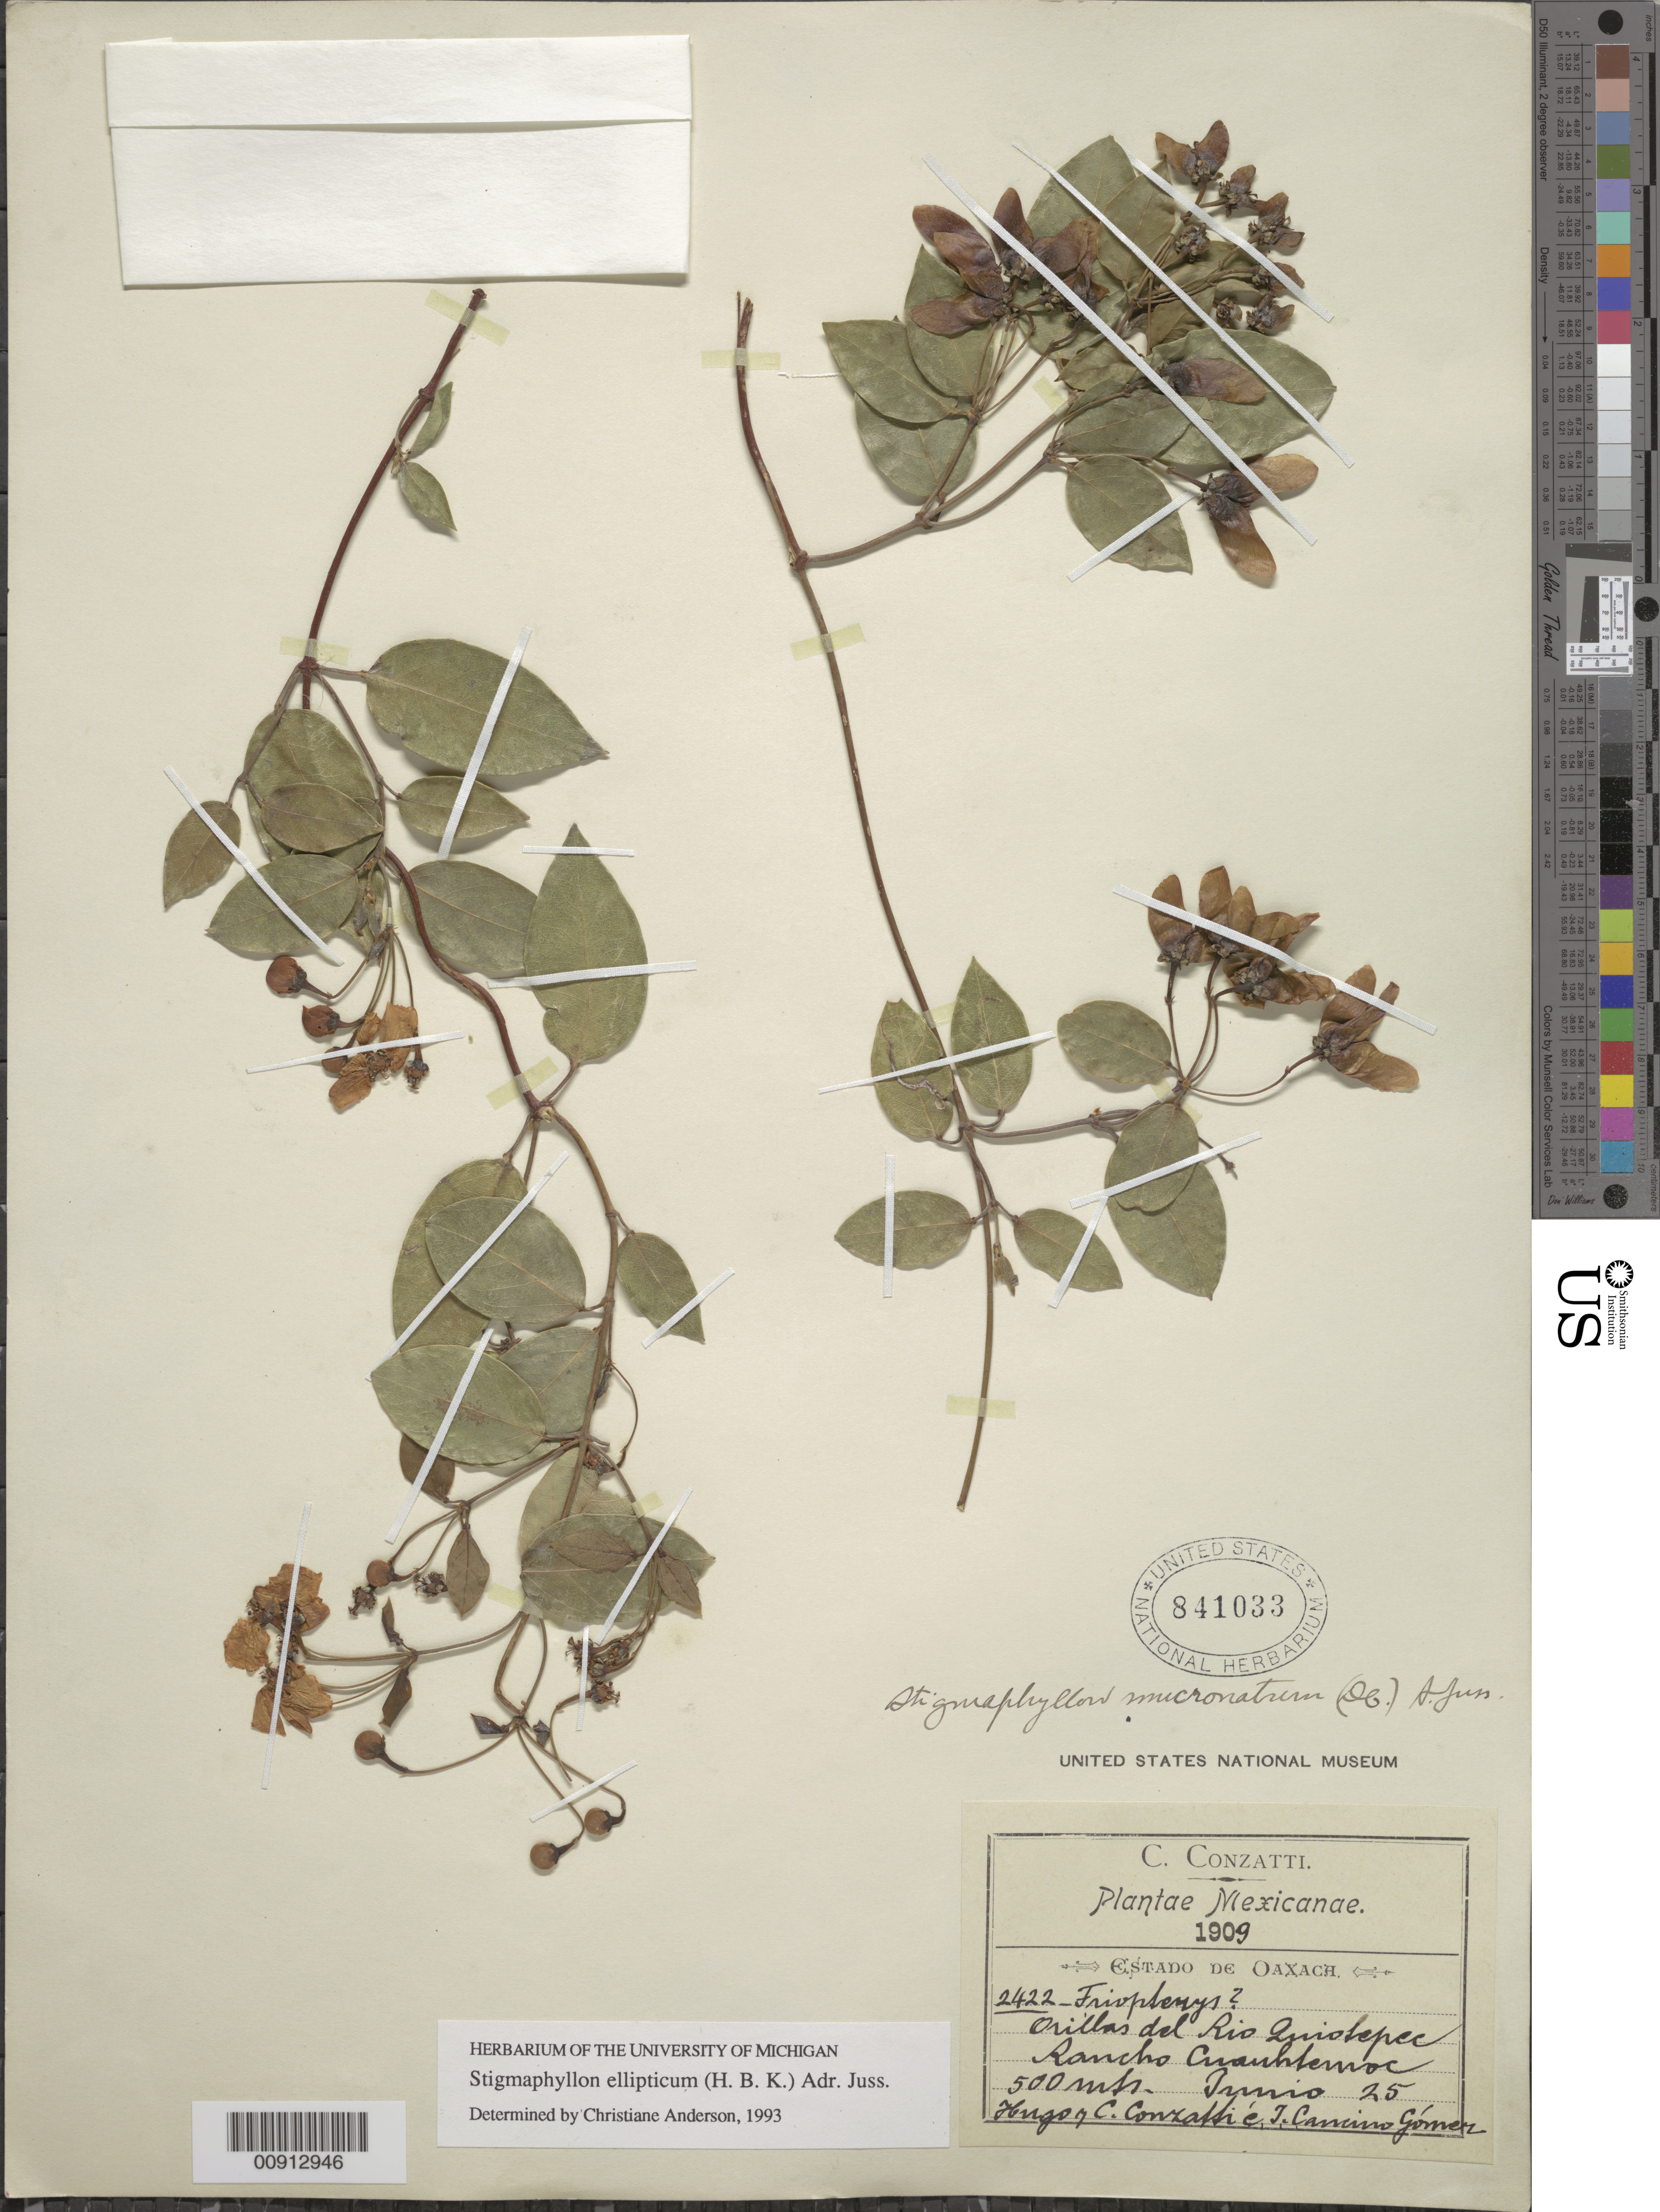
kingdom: Plantae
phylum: Tracheophyta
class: Magnoliopsida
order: Malpighiales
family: Malpighiaceae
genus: Stigmaphyllon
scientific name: Stigmaphyllon ellipticum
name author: (Kunth) A. Juss.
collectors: C. Conzatti, H. Conzatti & Cancino Gómez, I.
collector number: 2422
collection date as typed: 25 Jun 1909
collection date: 1909-06-25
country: Mexico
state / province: Oaxaca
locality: Orillas del Río Quiotepec, Rancho Cuauhtemoc, Estado de Oaxaca.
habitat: Orillas del Río.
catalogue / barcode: US 841033